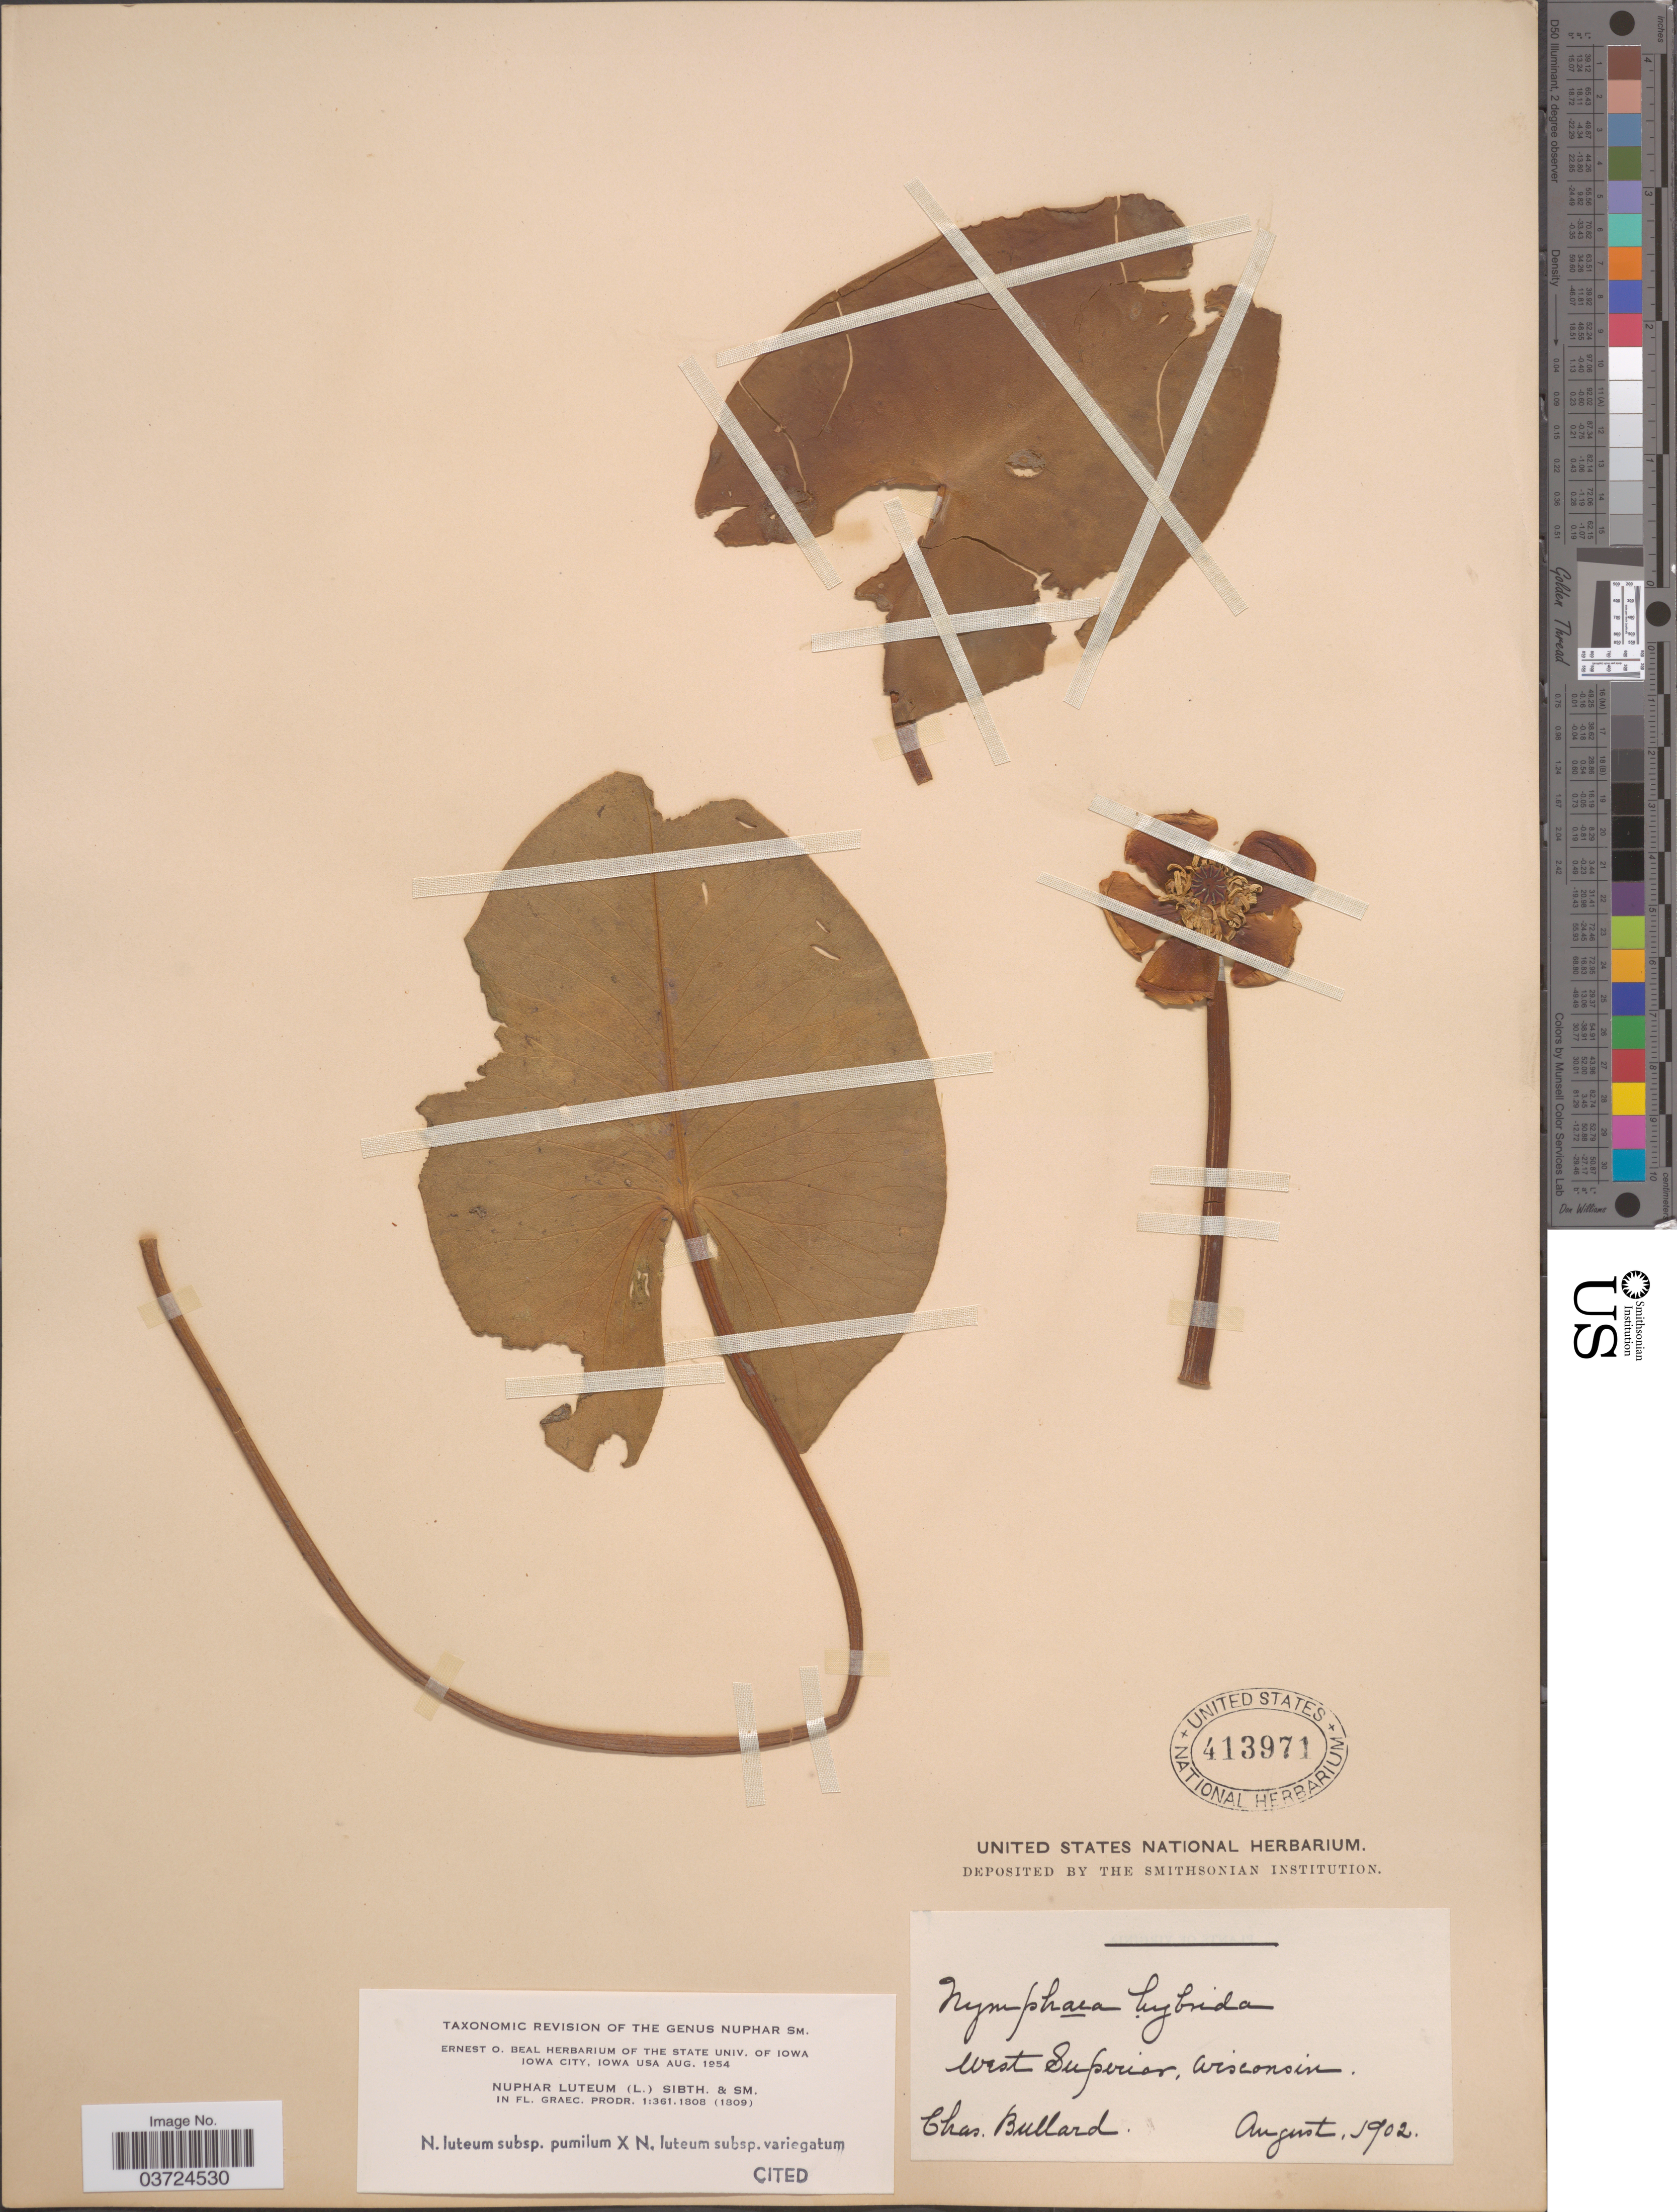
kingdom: Plantae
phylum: Tracheophyta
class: Magnoliopsida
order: Nymphaeales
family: Nymphaeaceae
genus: Nuphar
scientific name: Nuphar lutea subsp. pumila x N. lutea subsp. variegata (Engelm. ex Durand) E.O. Beal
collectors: C. Bullard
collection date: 1902-08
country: United States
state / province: Wisconsin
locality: West Superior.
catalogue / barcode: US 413971